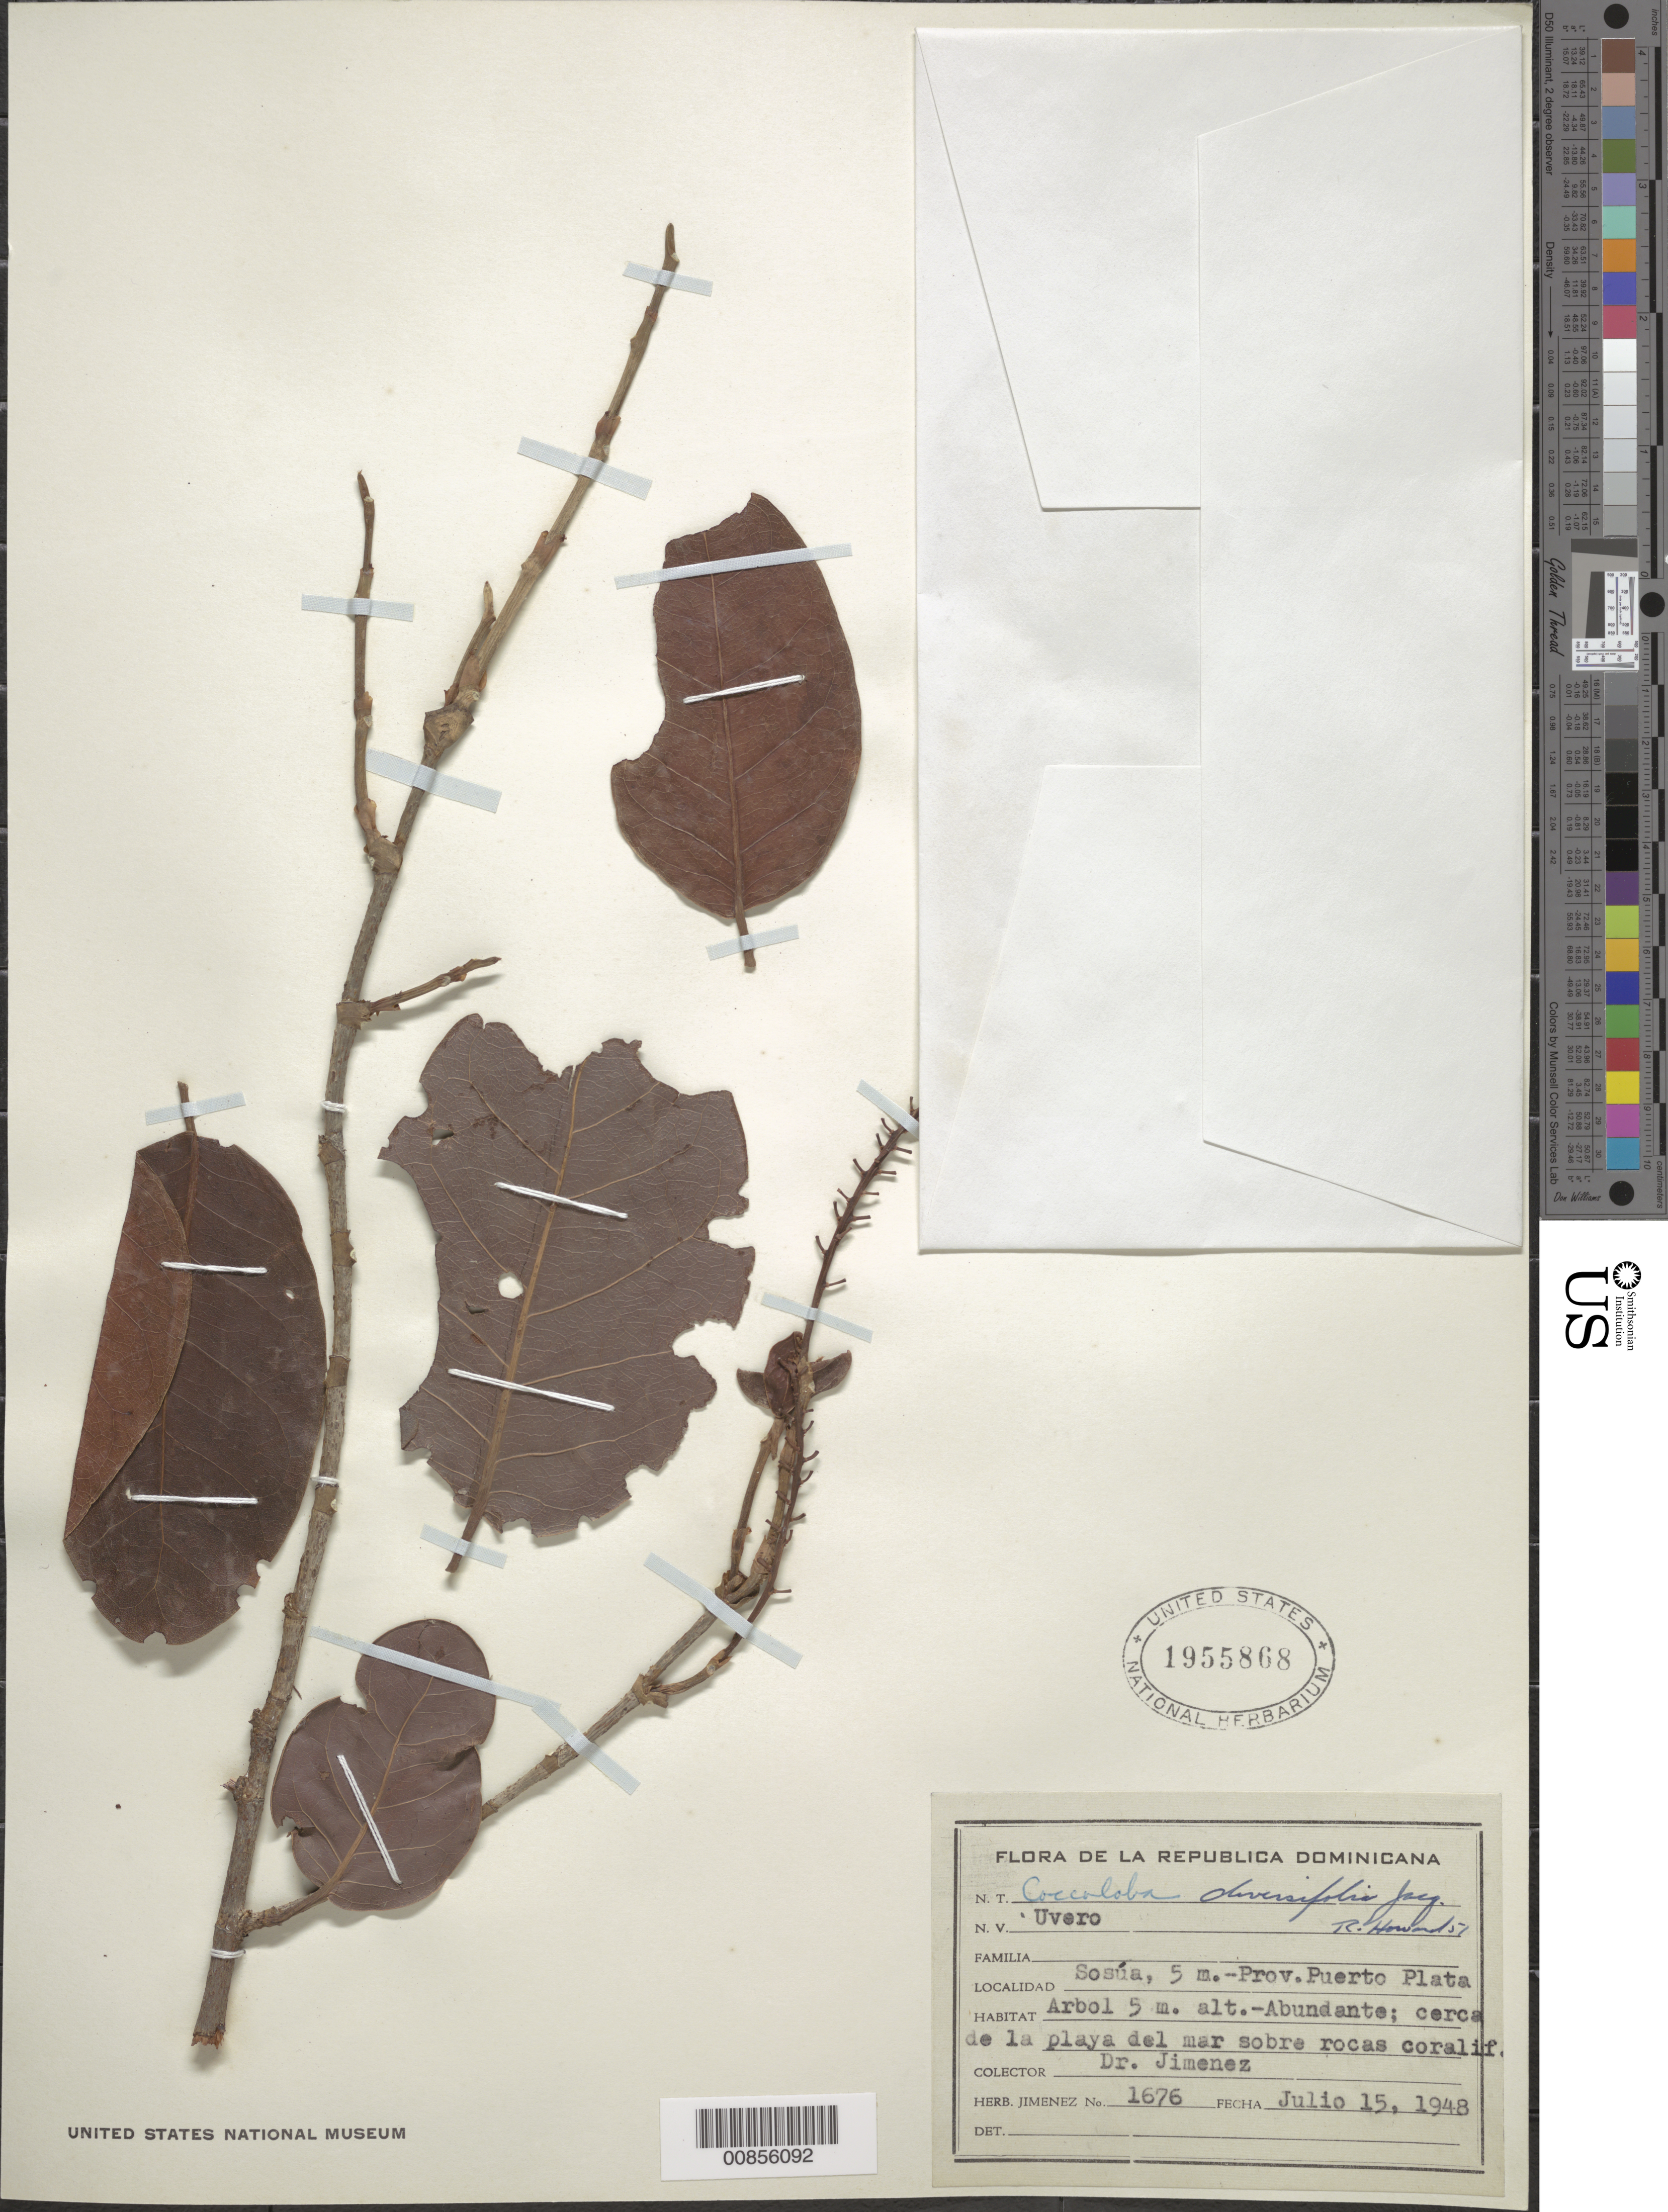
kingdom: Plantae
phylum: Tracheophyta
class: Magnoliopsida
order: Caryophyllales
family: Polygonaceae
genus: Coccoloba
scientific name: Coccoloba diversifolia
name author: Jacq.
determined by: Howard, R. A.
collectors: J. J. Jiménez Almonte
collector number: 1676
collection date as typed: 15 Jul 1948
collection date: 1948-07-15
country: Dominican Republic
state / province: Puerto Plata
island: Hispaniola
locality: Sosúa.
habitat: Cerca de la playa del mar sobre rocas coralíferas.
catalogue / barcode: US 1955868